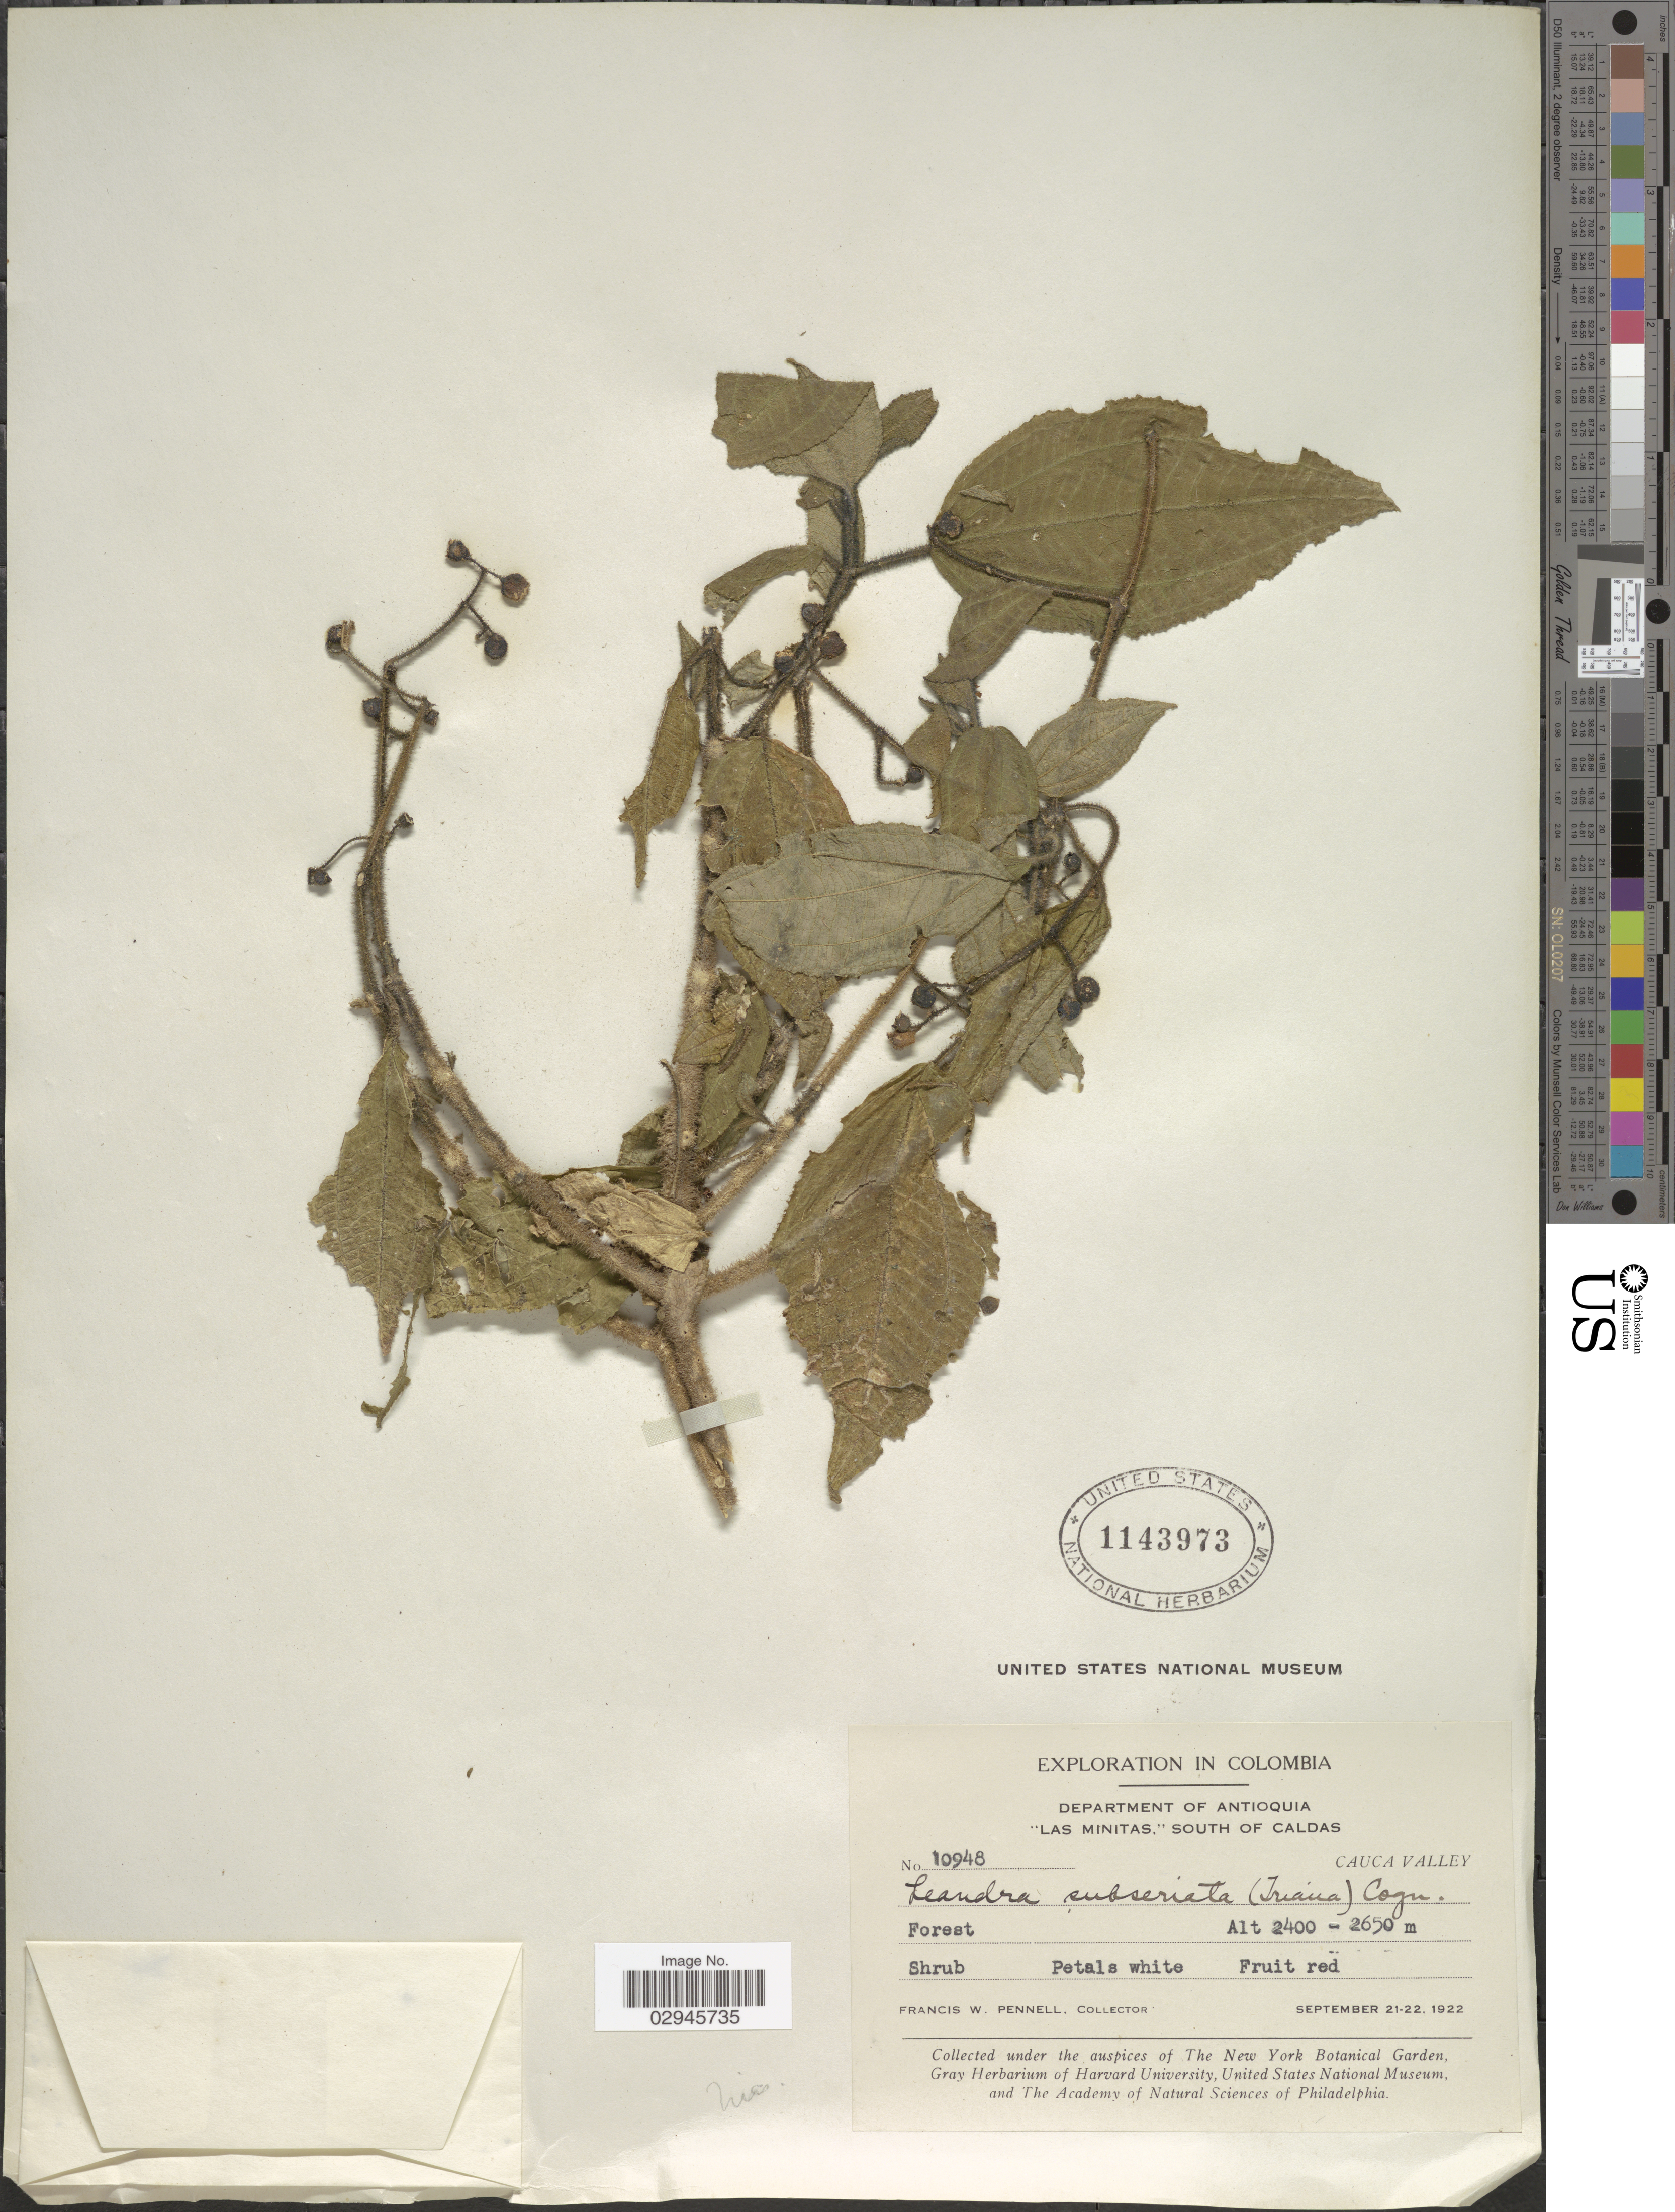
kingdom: Plantae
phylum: Tracheophyta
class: Magnoliopsida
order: Myrtales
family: Melastomataceae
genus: Miconia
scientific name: Miconia sp.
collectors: F. W. Pennell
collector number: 10948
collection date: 1922-09-21/1922-09-22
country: Colombia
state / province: Antioquia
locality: Department of Antioquia. "Las Minitas," South of Caldas. Cauca Valley.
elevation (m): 2400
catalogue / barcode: US 1143973